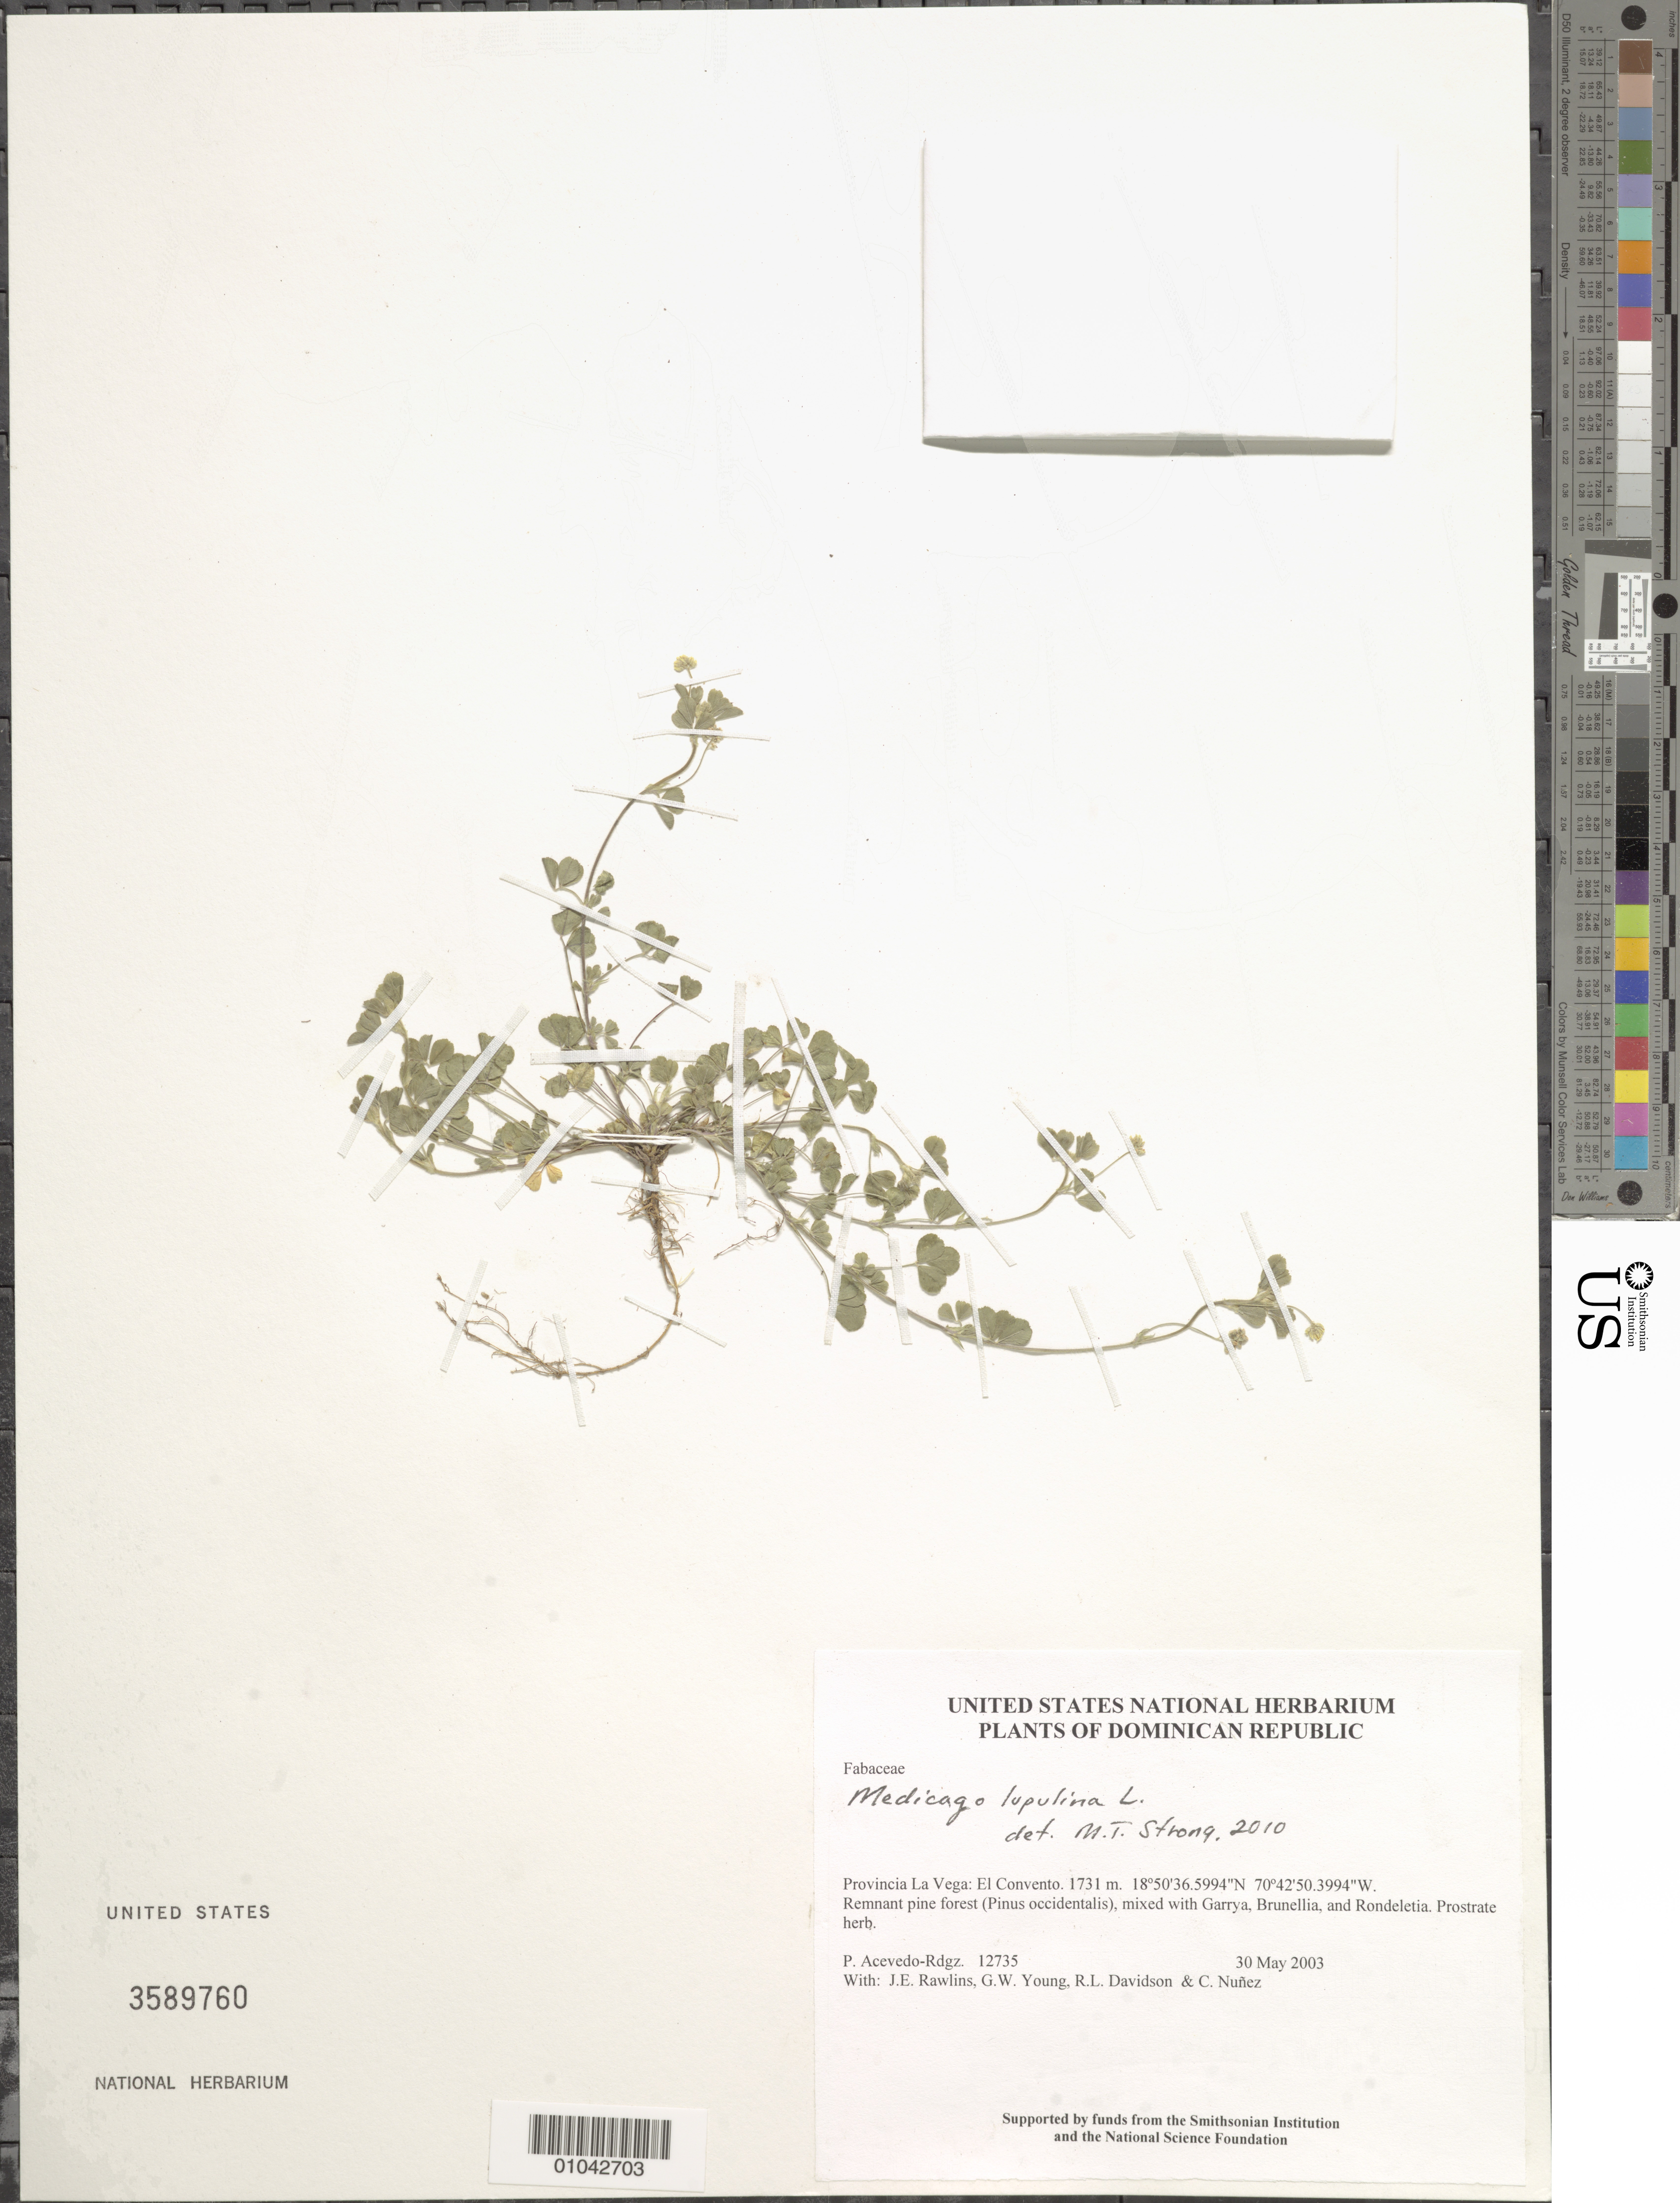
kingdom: Plantae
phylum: Tracheophyta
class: Magnoliopsida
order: Fabales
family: Fabaceae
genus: Medicago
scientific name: Medicago lupulina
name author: L.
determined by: Strong, M. T., (US), Smithsonian Institution - National Museum of Natural History (UNITED STATES)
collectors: P. Acevedo-Rodr., J. Rawlins, G. Young, R. Davidson & C. Nunez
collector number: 12735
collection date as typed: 30 May 2003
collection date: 2003-05-30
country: Dominican Republic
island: Hispaniola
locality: Provincia La Vega: El Convento.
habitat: Remnant pine forest (Pinus occidentalis), mixed with Garrya, Brunellia, and Rondeletia.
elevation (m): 1731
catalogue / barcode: US 3589760